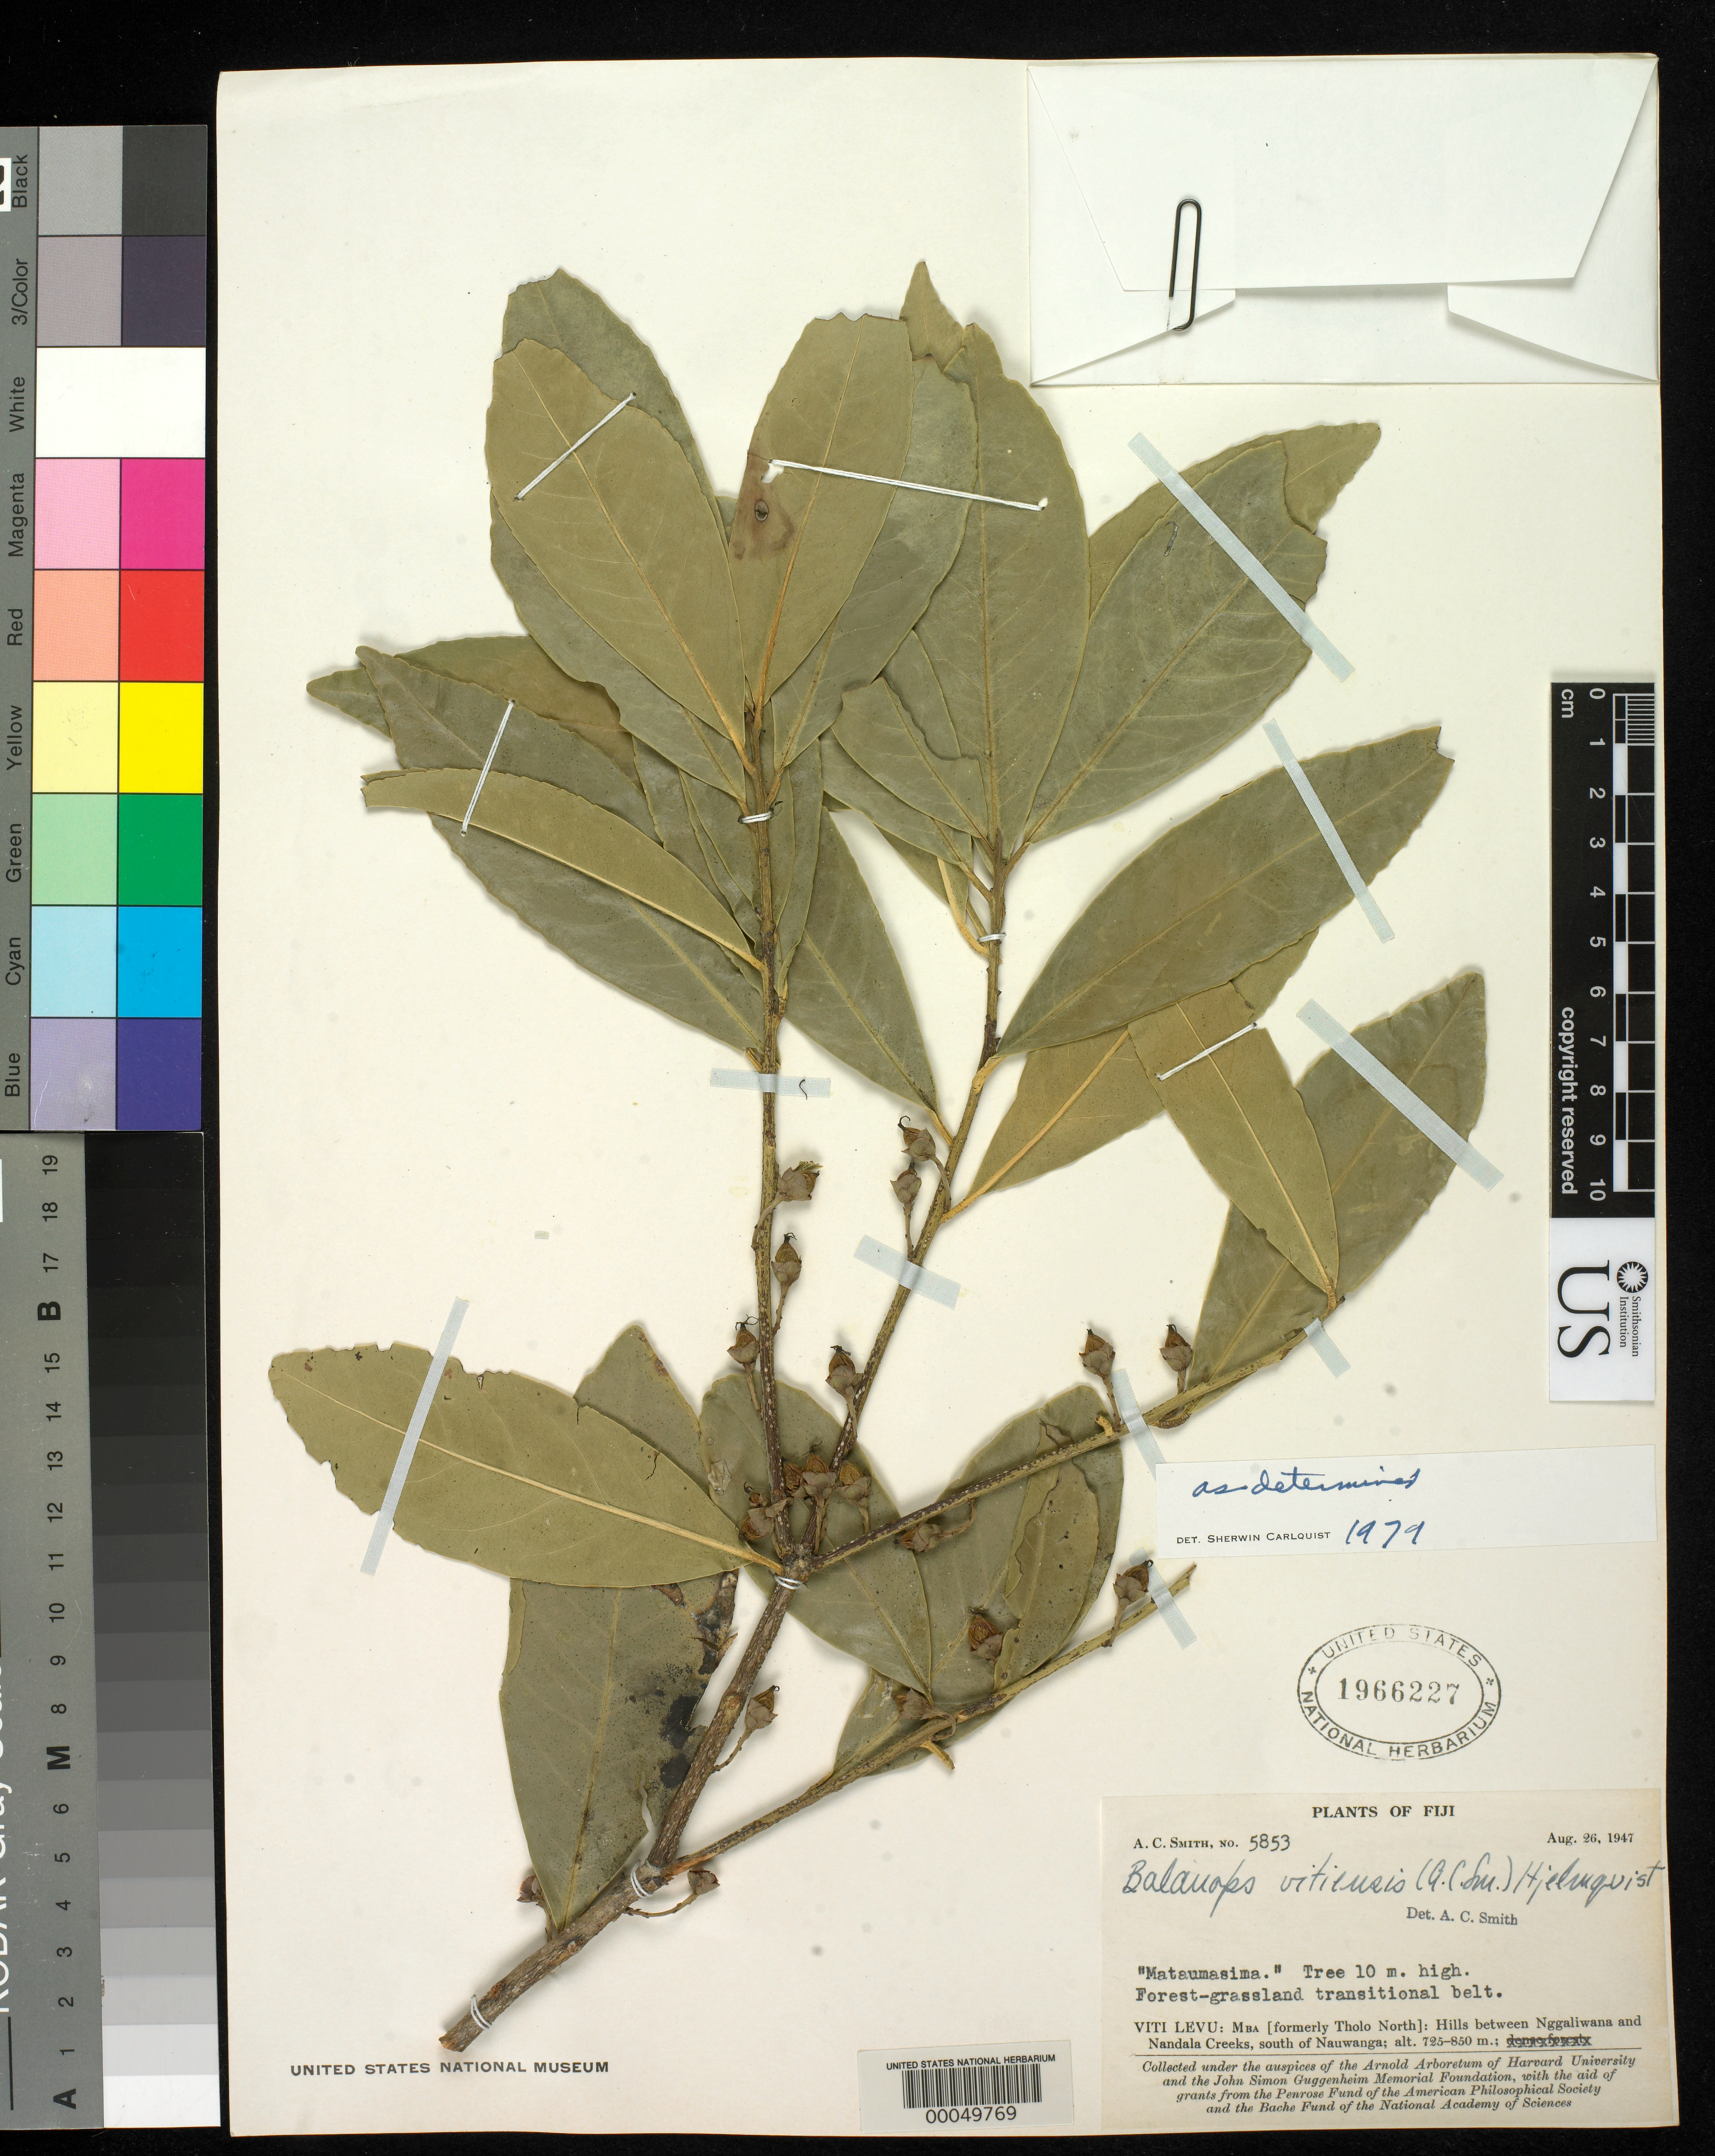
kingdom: Plantae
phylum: Tracheophyta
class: Magnoliopsida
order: Malpighiales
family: Balanopaceae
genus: Balanops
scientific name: Balanops vitiensis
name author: (A.C. Sm.) Hjelmq.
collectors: A. C. Smith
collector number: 5853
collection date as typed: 26 Aug 1947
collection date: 1947-08-26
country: Fiji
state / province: Western Division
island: Viti Levu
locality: Mba Prov. (formerly Tholo North): hills between Nggaliwana and Nandala creeks, S of Nauwanga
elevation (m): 725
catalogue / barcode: US 1966227